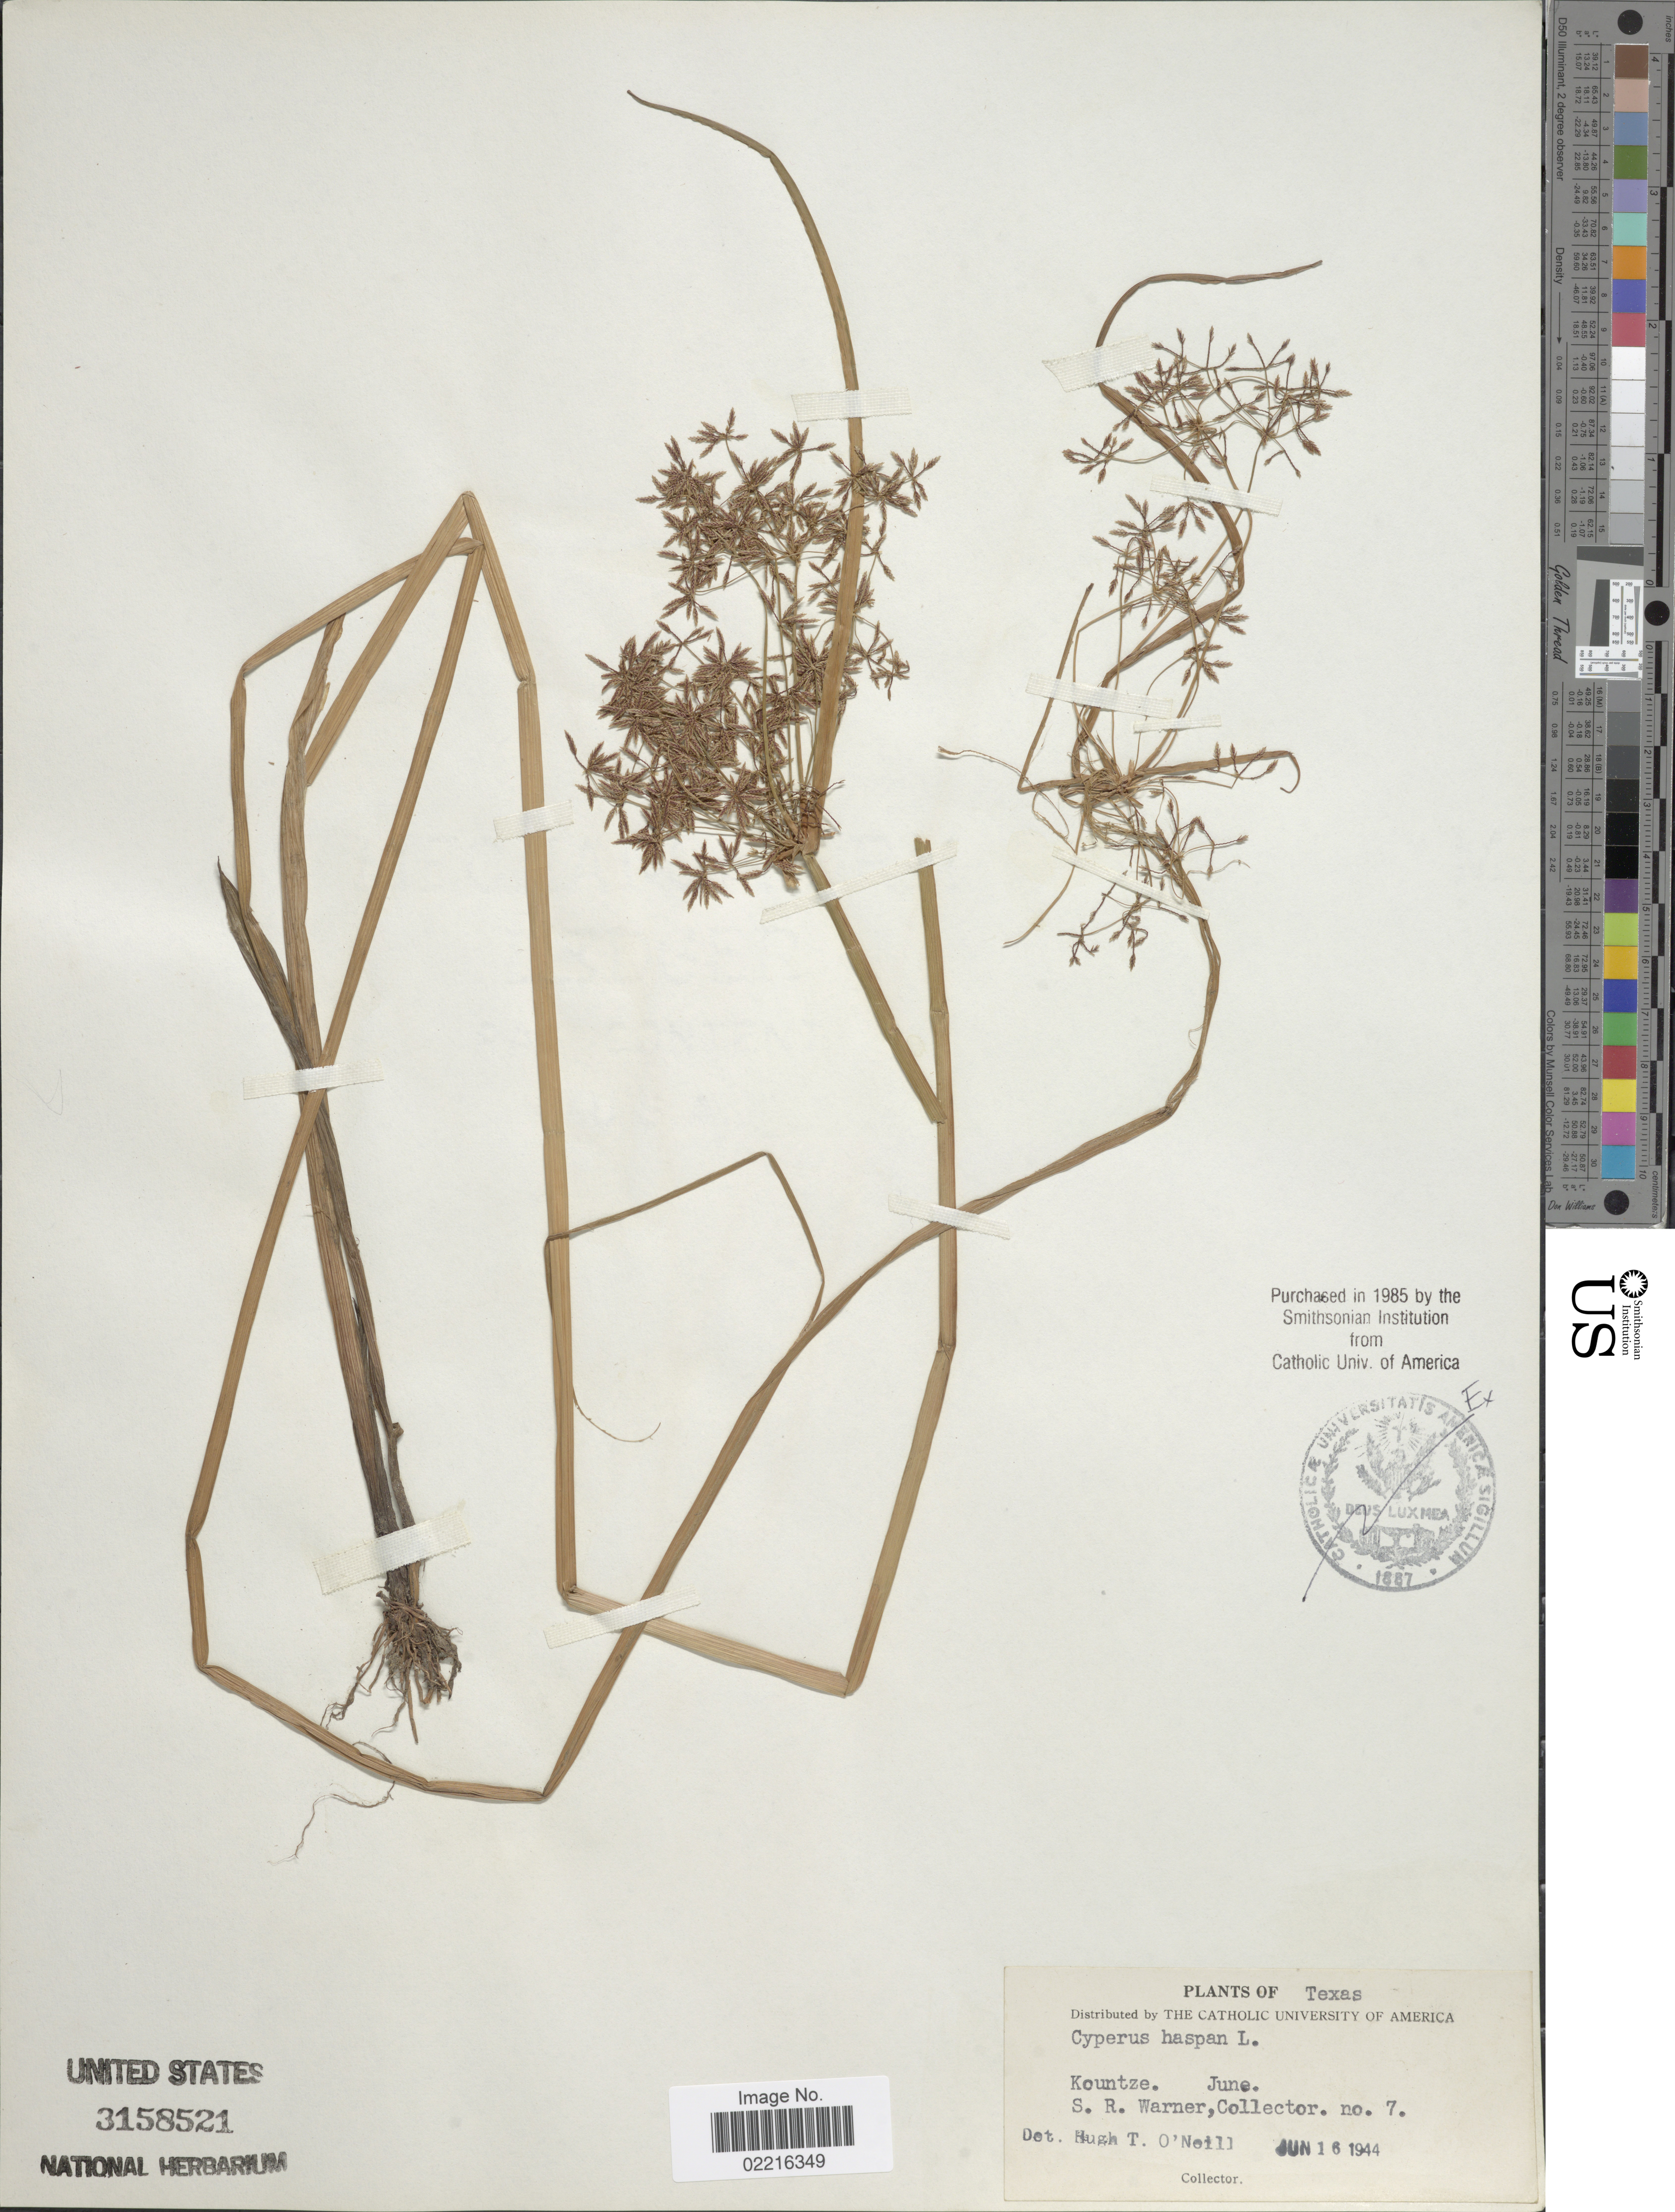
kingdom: Plantae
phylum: Tracheophyta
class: Liliopsida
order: Poales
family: Cyperaceae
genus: Cyperus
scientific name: Cyperus haspan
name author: L.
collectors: S. Warner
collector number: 7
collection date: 1944-06-16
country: United States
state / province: Texas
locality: Kountze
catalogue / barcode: US 3158521